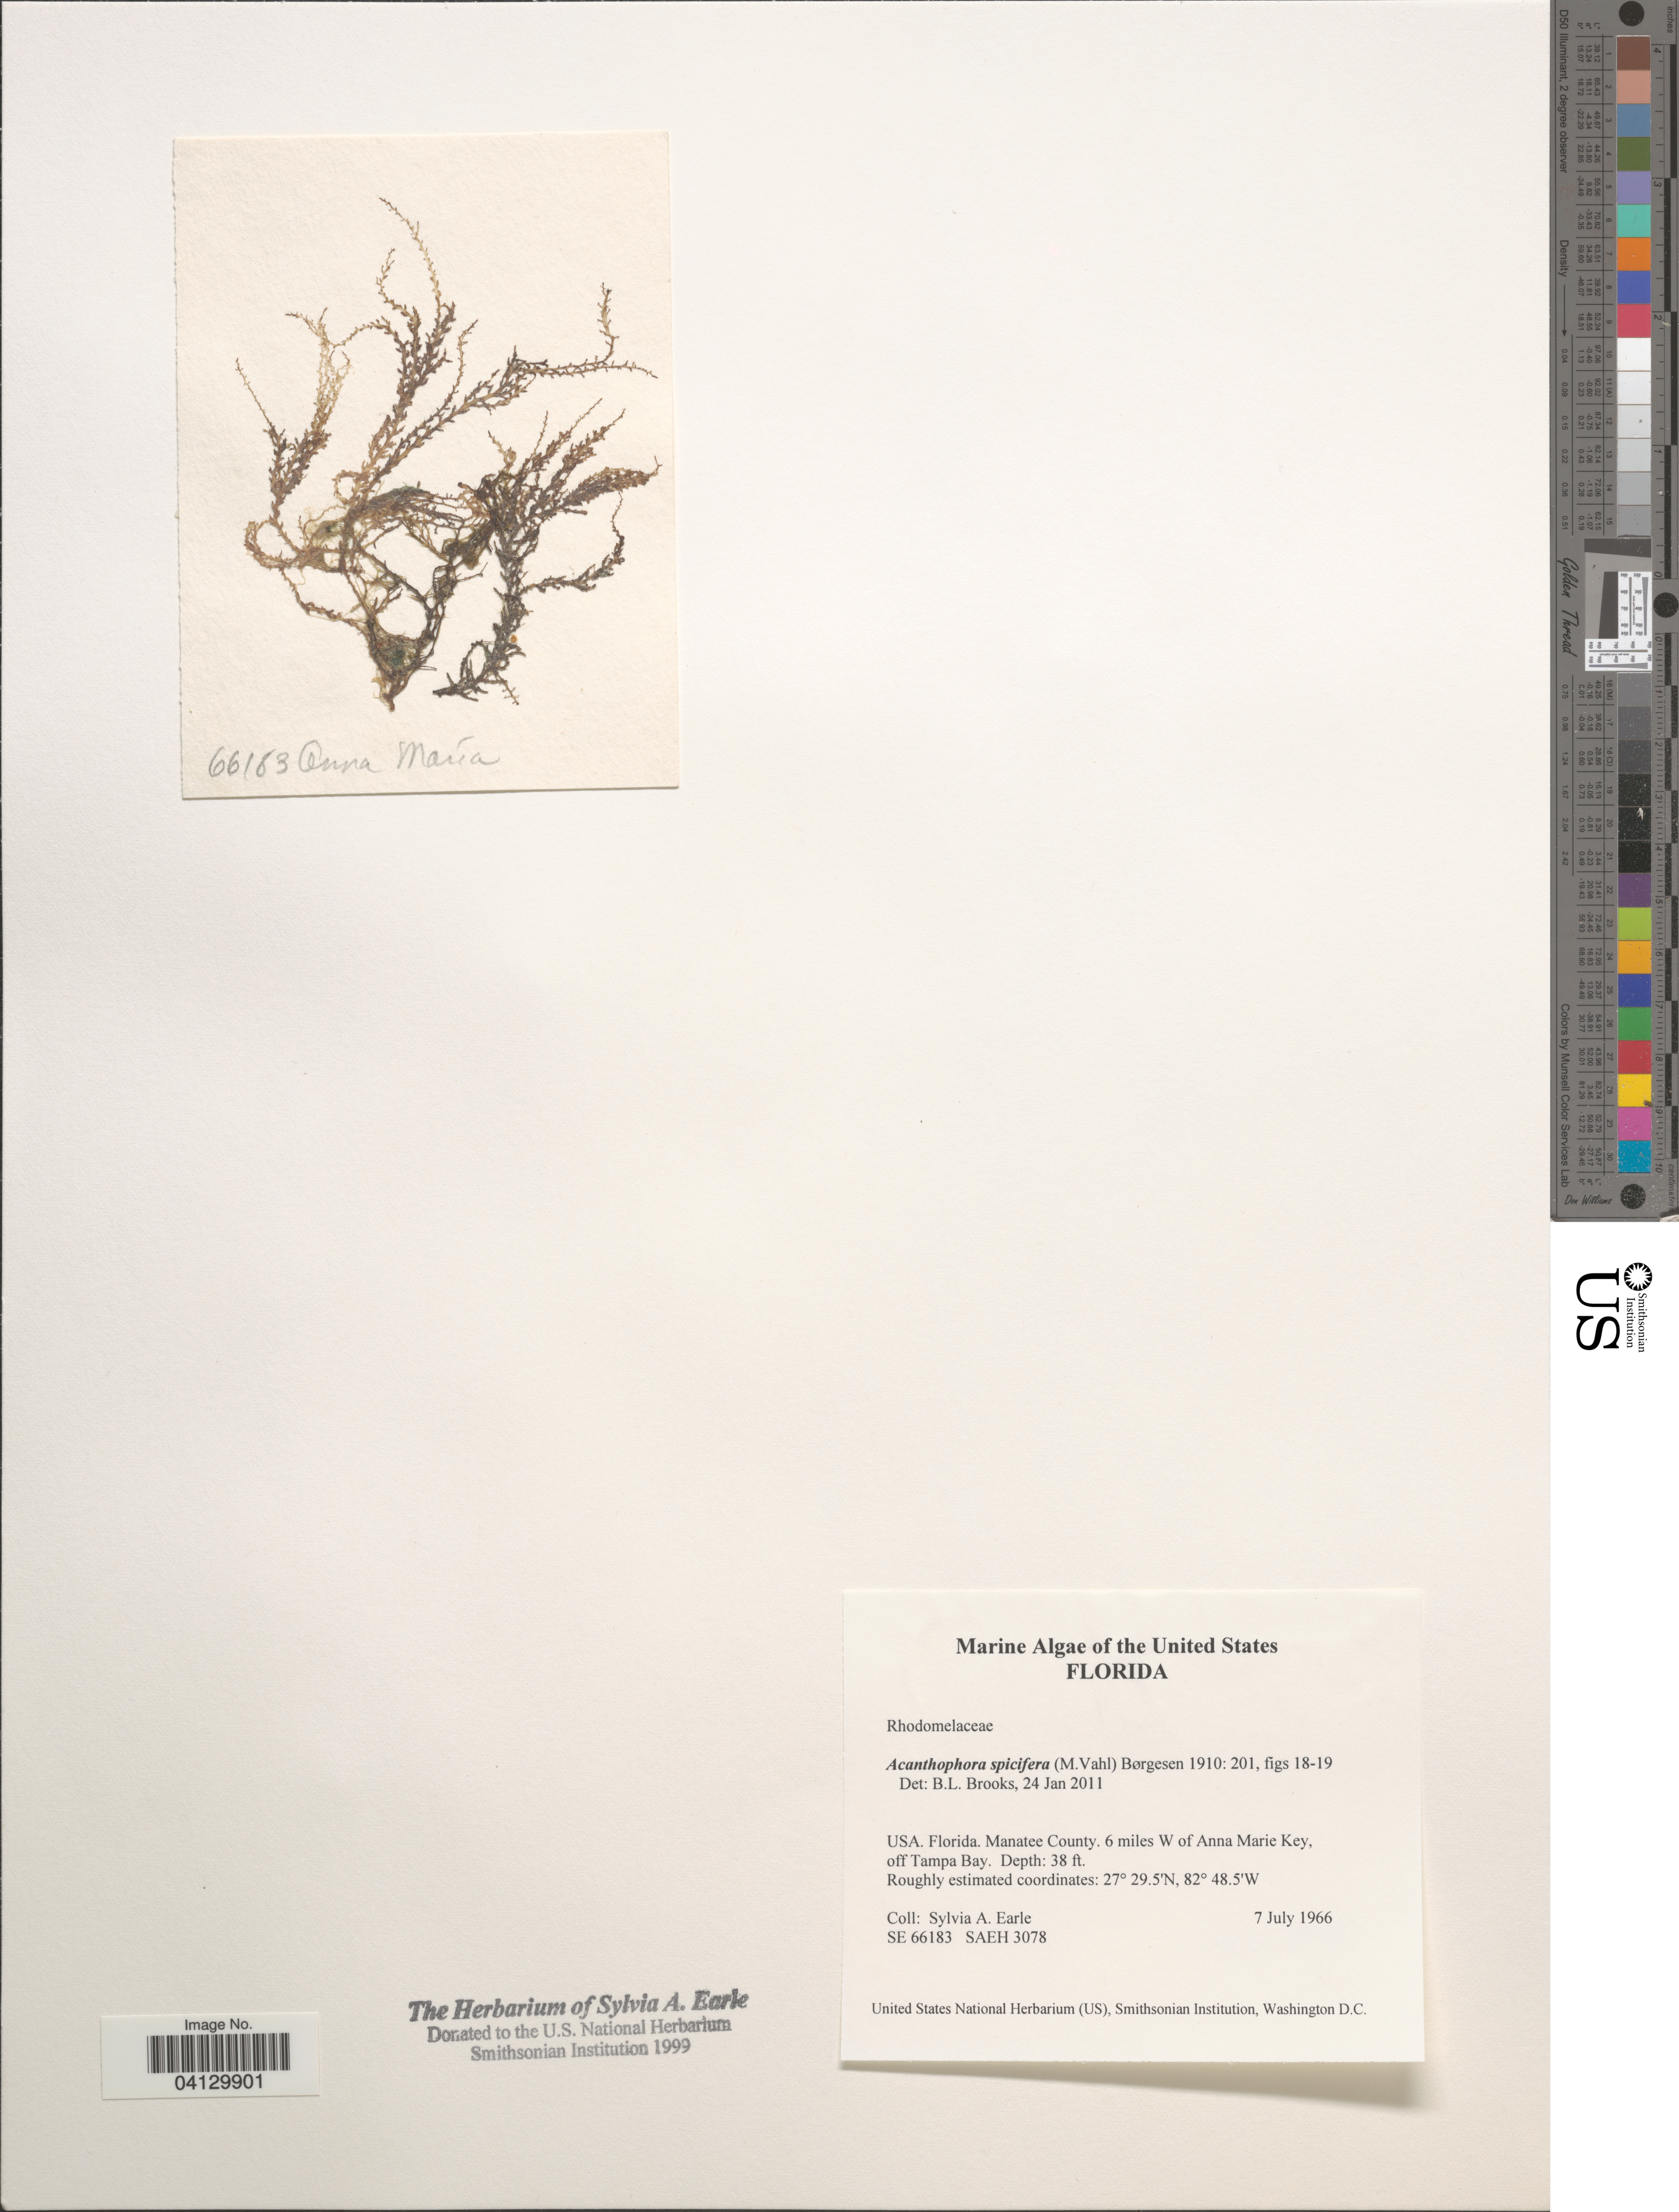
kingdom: Plantae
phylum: Rhodophyta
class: Florideophyceae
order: Ceramiales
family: Rhodomelaceae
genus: Acanthophora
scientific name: Acanthophora spicifera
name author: (Vahl) Børgesen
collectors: S. A. Earle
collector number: SE66183/SAEH3078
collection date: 1966-07-07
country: United States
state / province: Florida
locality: Manatee County. 6 miles W of Anna Marie Key, off Tampa Bay.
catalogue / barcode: US 328718